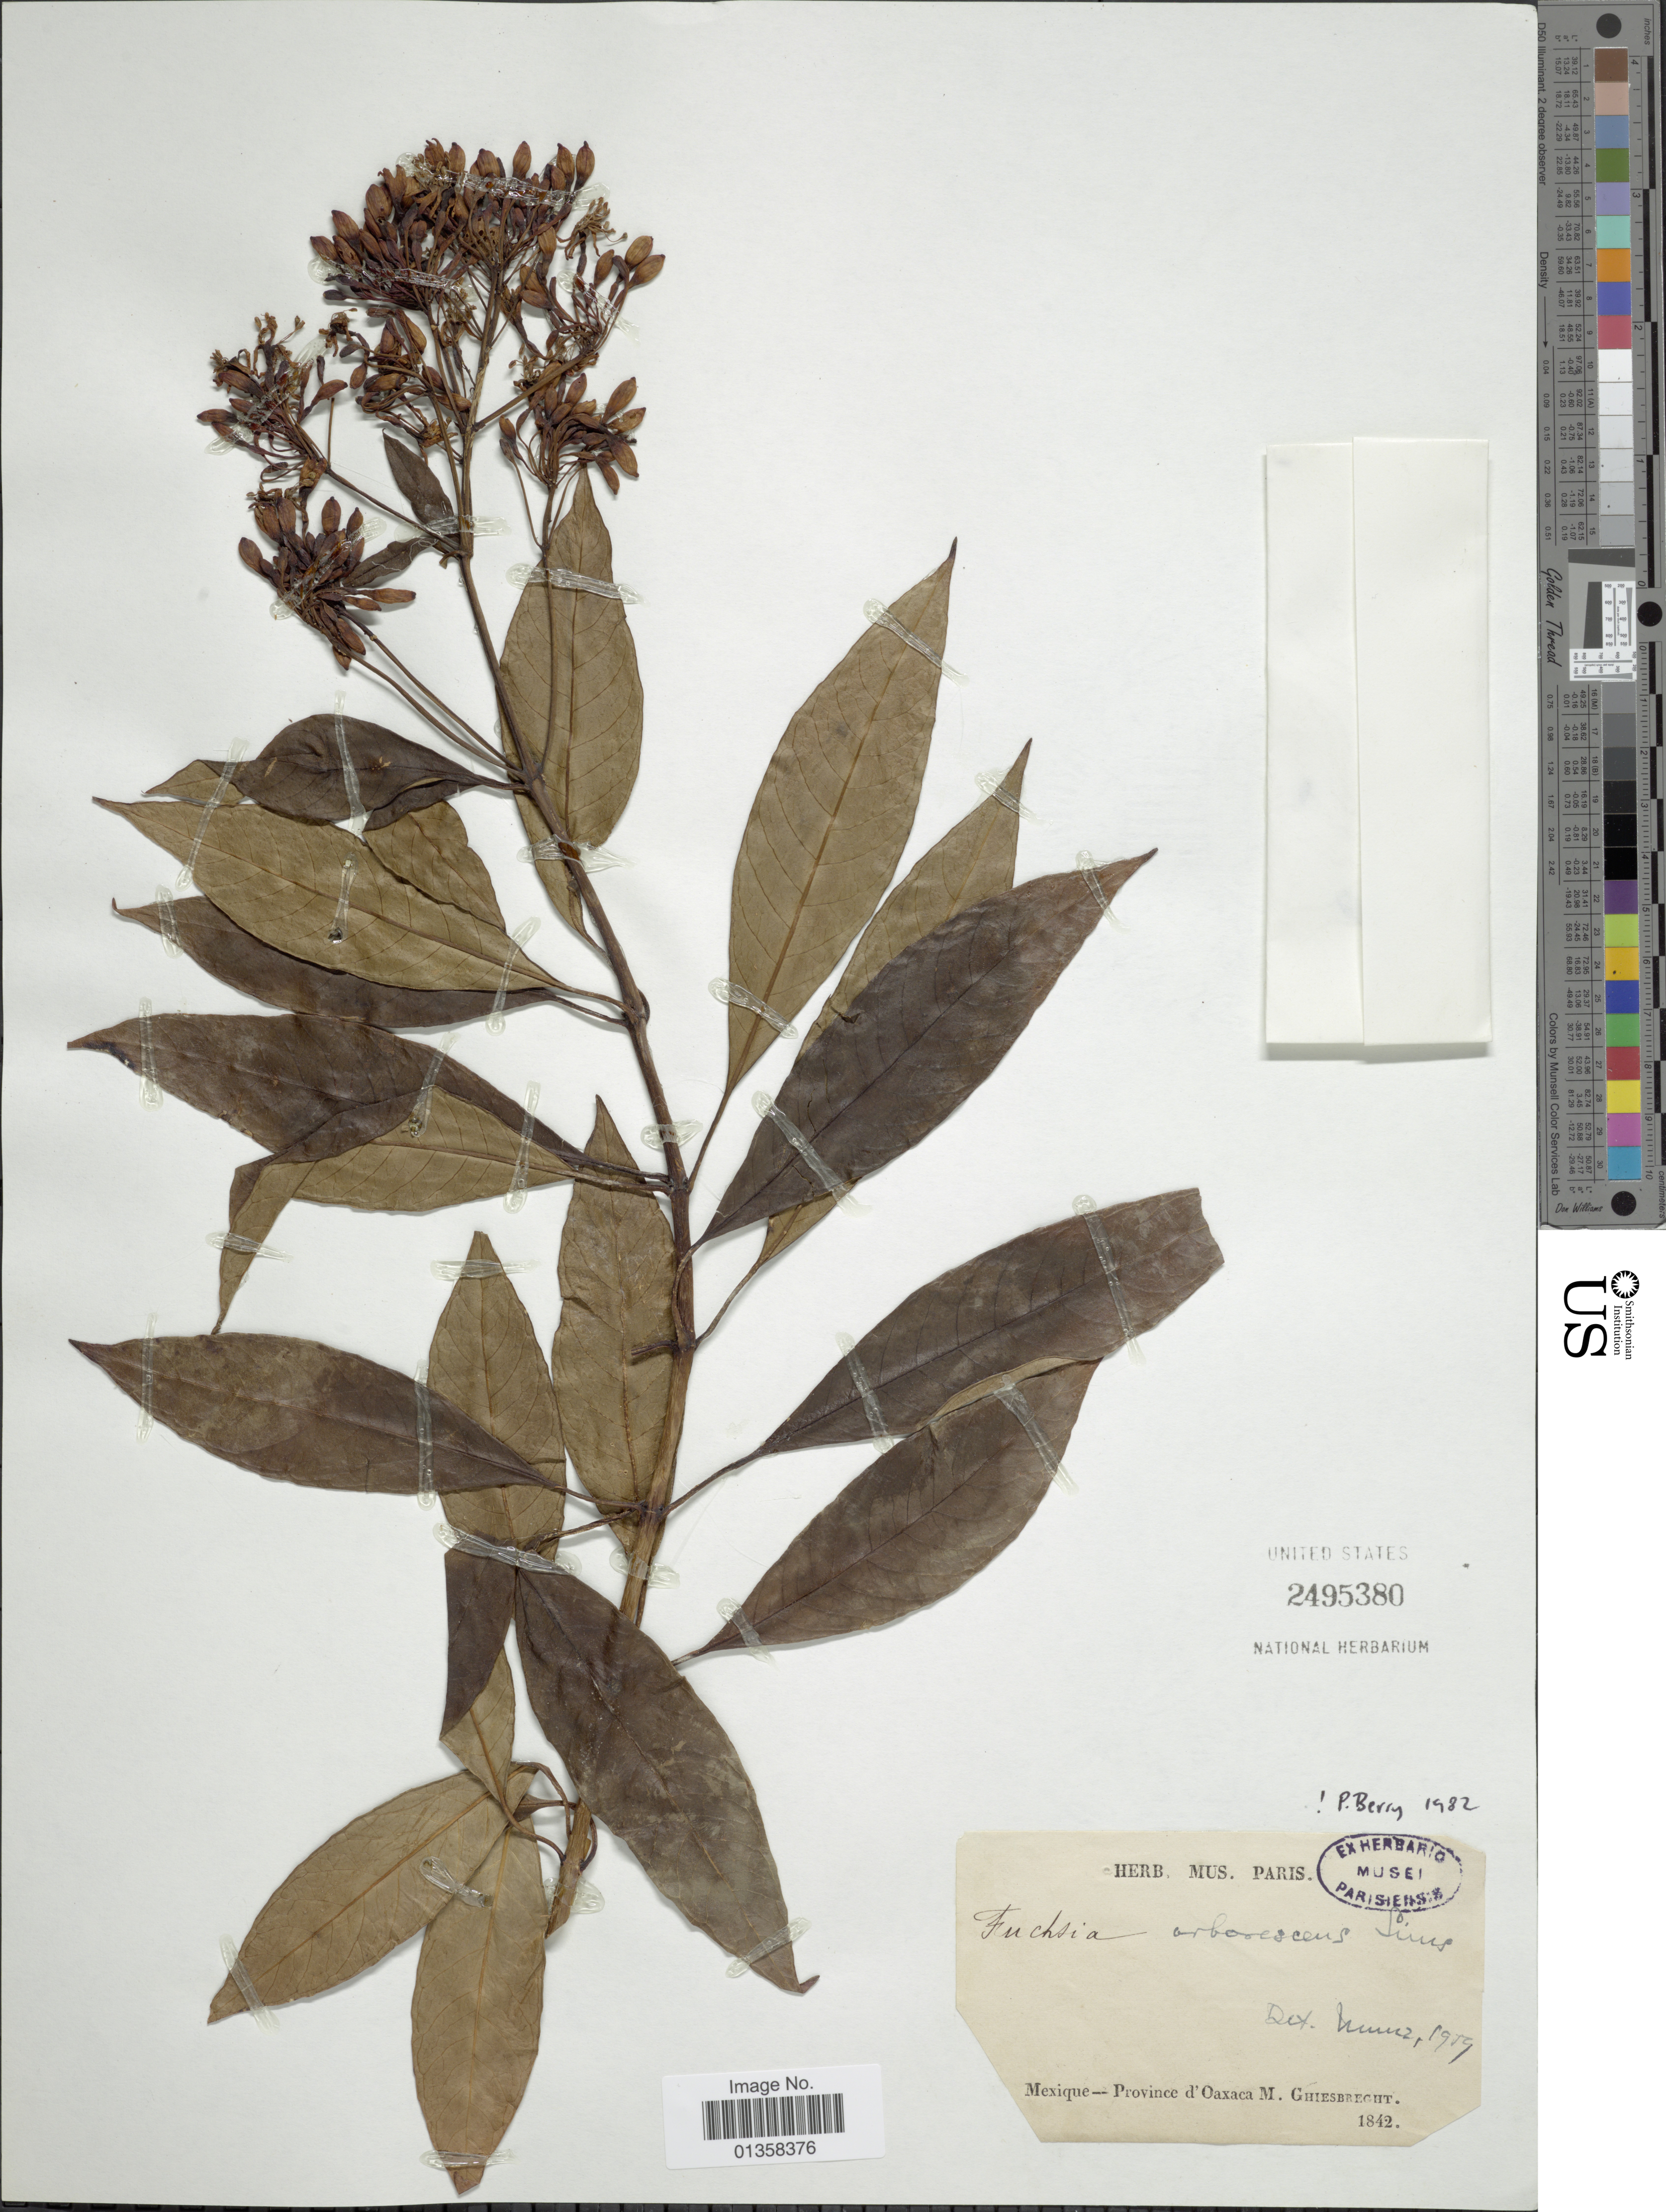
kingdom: Plantae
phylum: Tracheophyta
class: Magnoliopsida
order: Myrtales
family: Onagraceae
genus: Fuchsia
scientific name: Fuchsia arborescens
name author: Sims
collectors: A. B. Ghiesbreght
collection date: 1842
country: Mexico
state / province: Oaxaca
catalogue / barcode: US 2495380